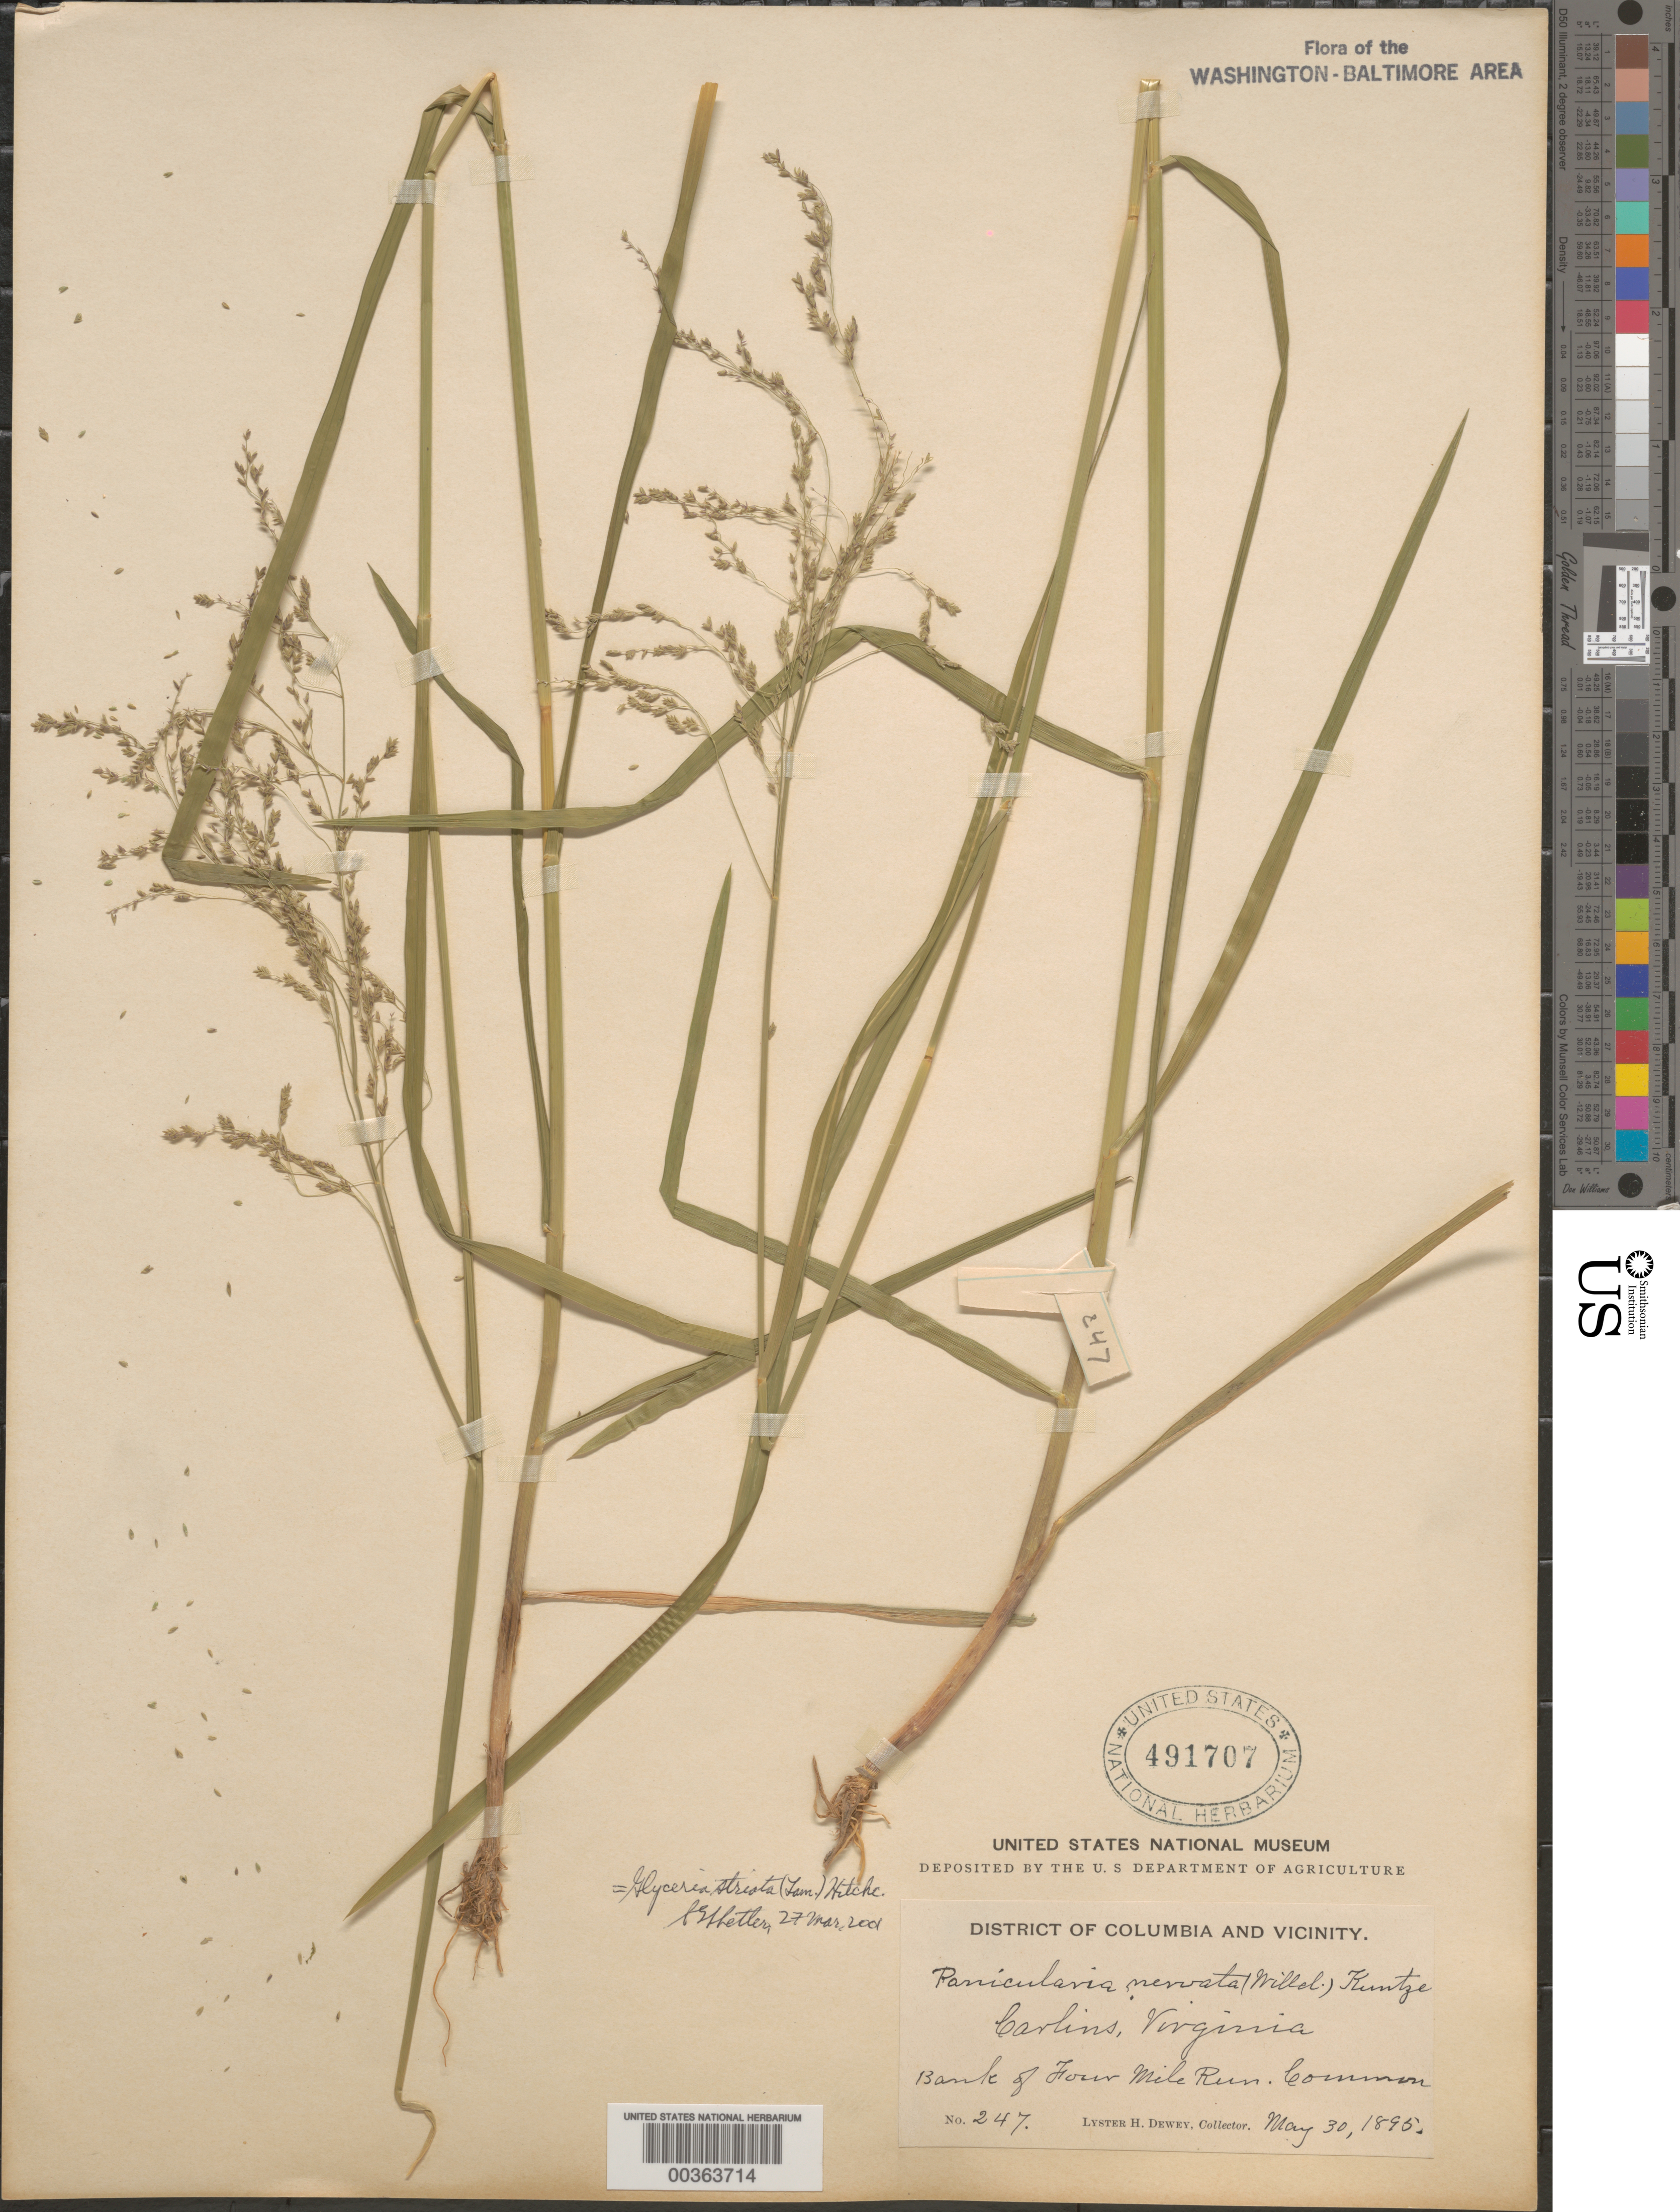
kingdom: Plantae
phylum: Tracheophyta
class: Liliopsida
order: Poales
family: Poaceae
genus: Glyceria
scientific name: Glyceria striata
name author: (Lam.) Hitchc.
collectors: L. H. Dewey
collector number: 247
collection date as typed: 30 May 1895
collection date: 1895-05-30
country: United States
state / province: Virginia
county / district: Arlington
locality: Carlins, bank of Four Mile Run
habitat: Banks of run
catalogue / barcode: US 491707